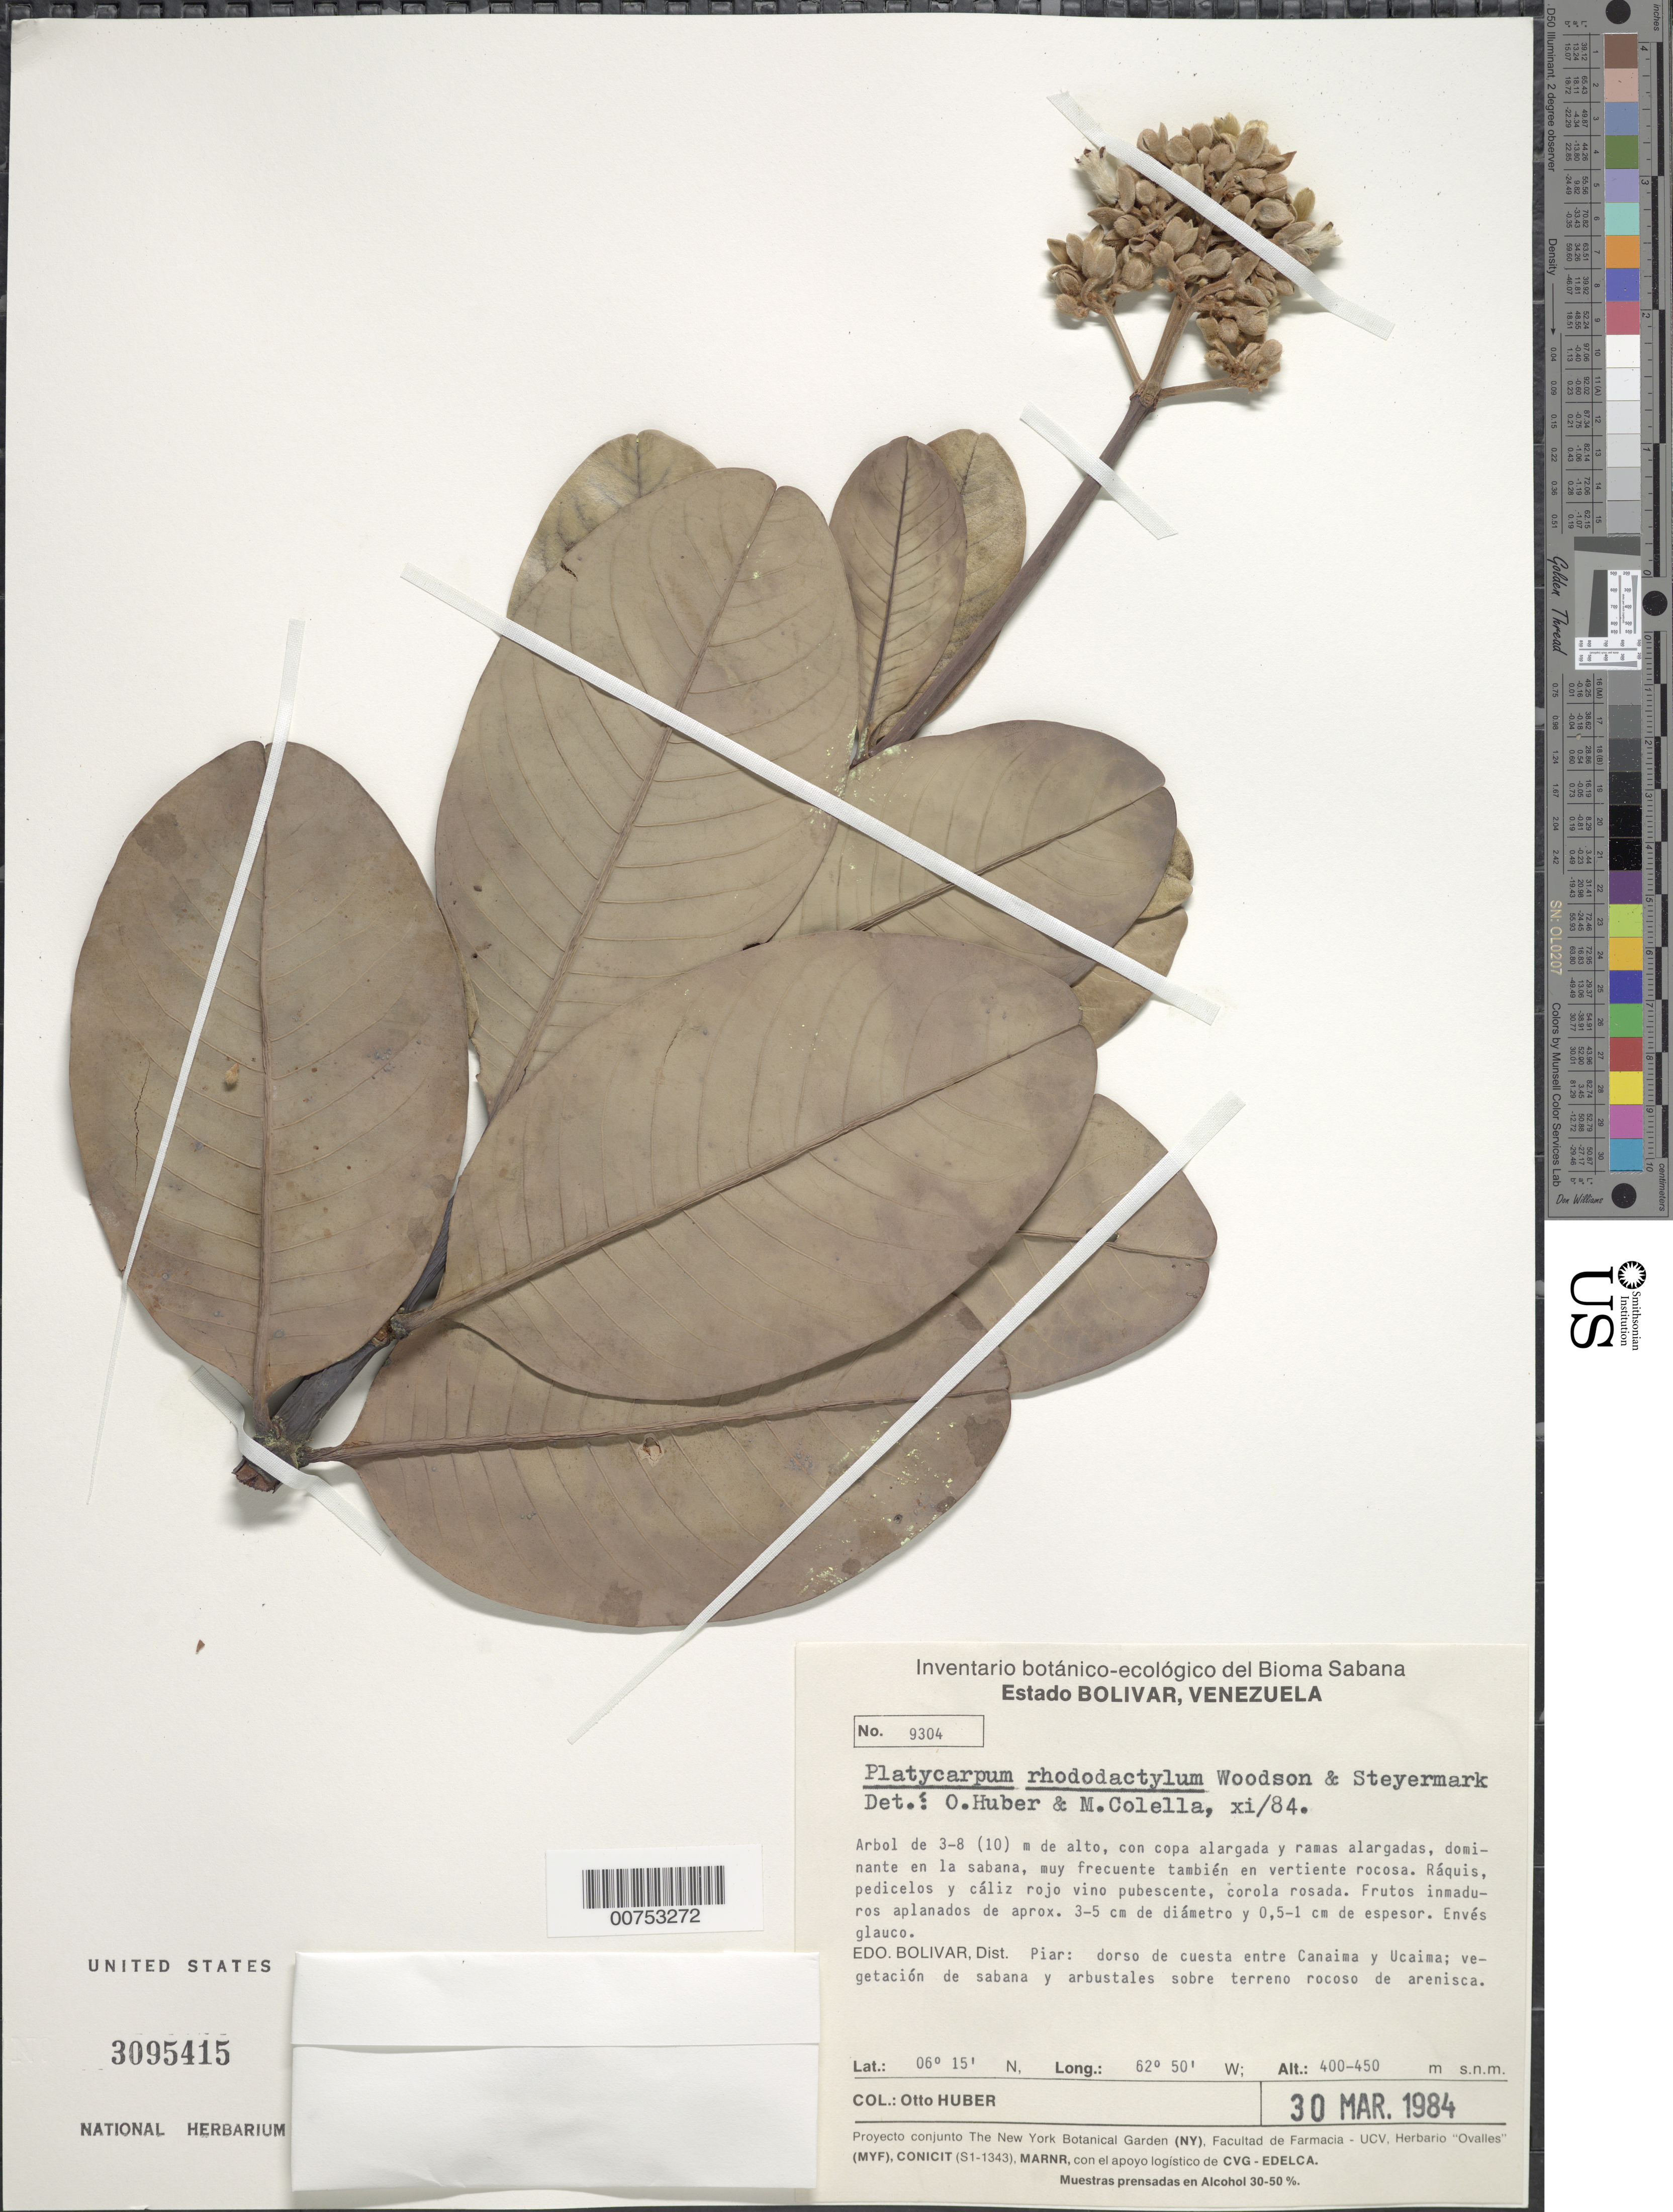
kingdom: Plantae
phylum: Tracheophyta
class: Magnoliopsida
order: Gentianales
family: Rubiaceae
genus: Platycarpum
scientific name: Platycarpum rhododactylum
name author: Woodson & Steyerm.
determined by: Huber, Otto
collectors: O. Huber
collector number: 9304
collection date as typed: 30-Mar-85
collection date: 1985-03-30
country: Venezuela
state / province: Bolívar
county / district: Piar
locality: Canaima to Ucaima, dorso de cuesta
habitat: Vegetación de sabana y arbustales sobre terreno rocoso de arenisca; en la sabana et en vertiente rocosa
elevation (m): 400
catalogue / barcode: US 3095415